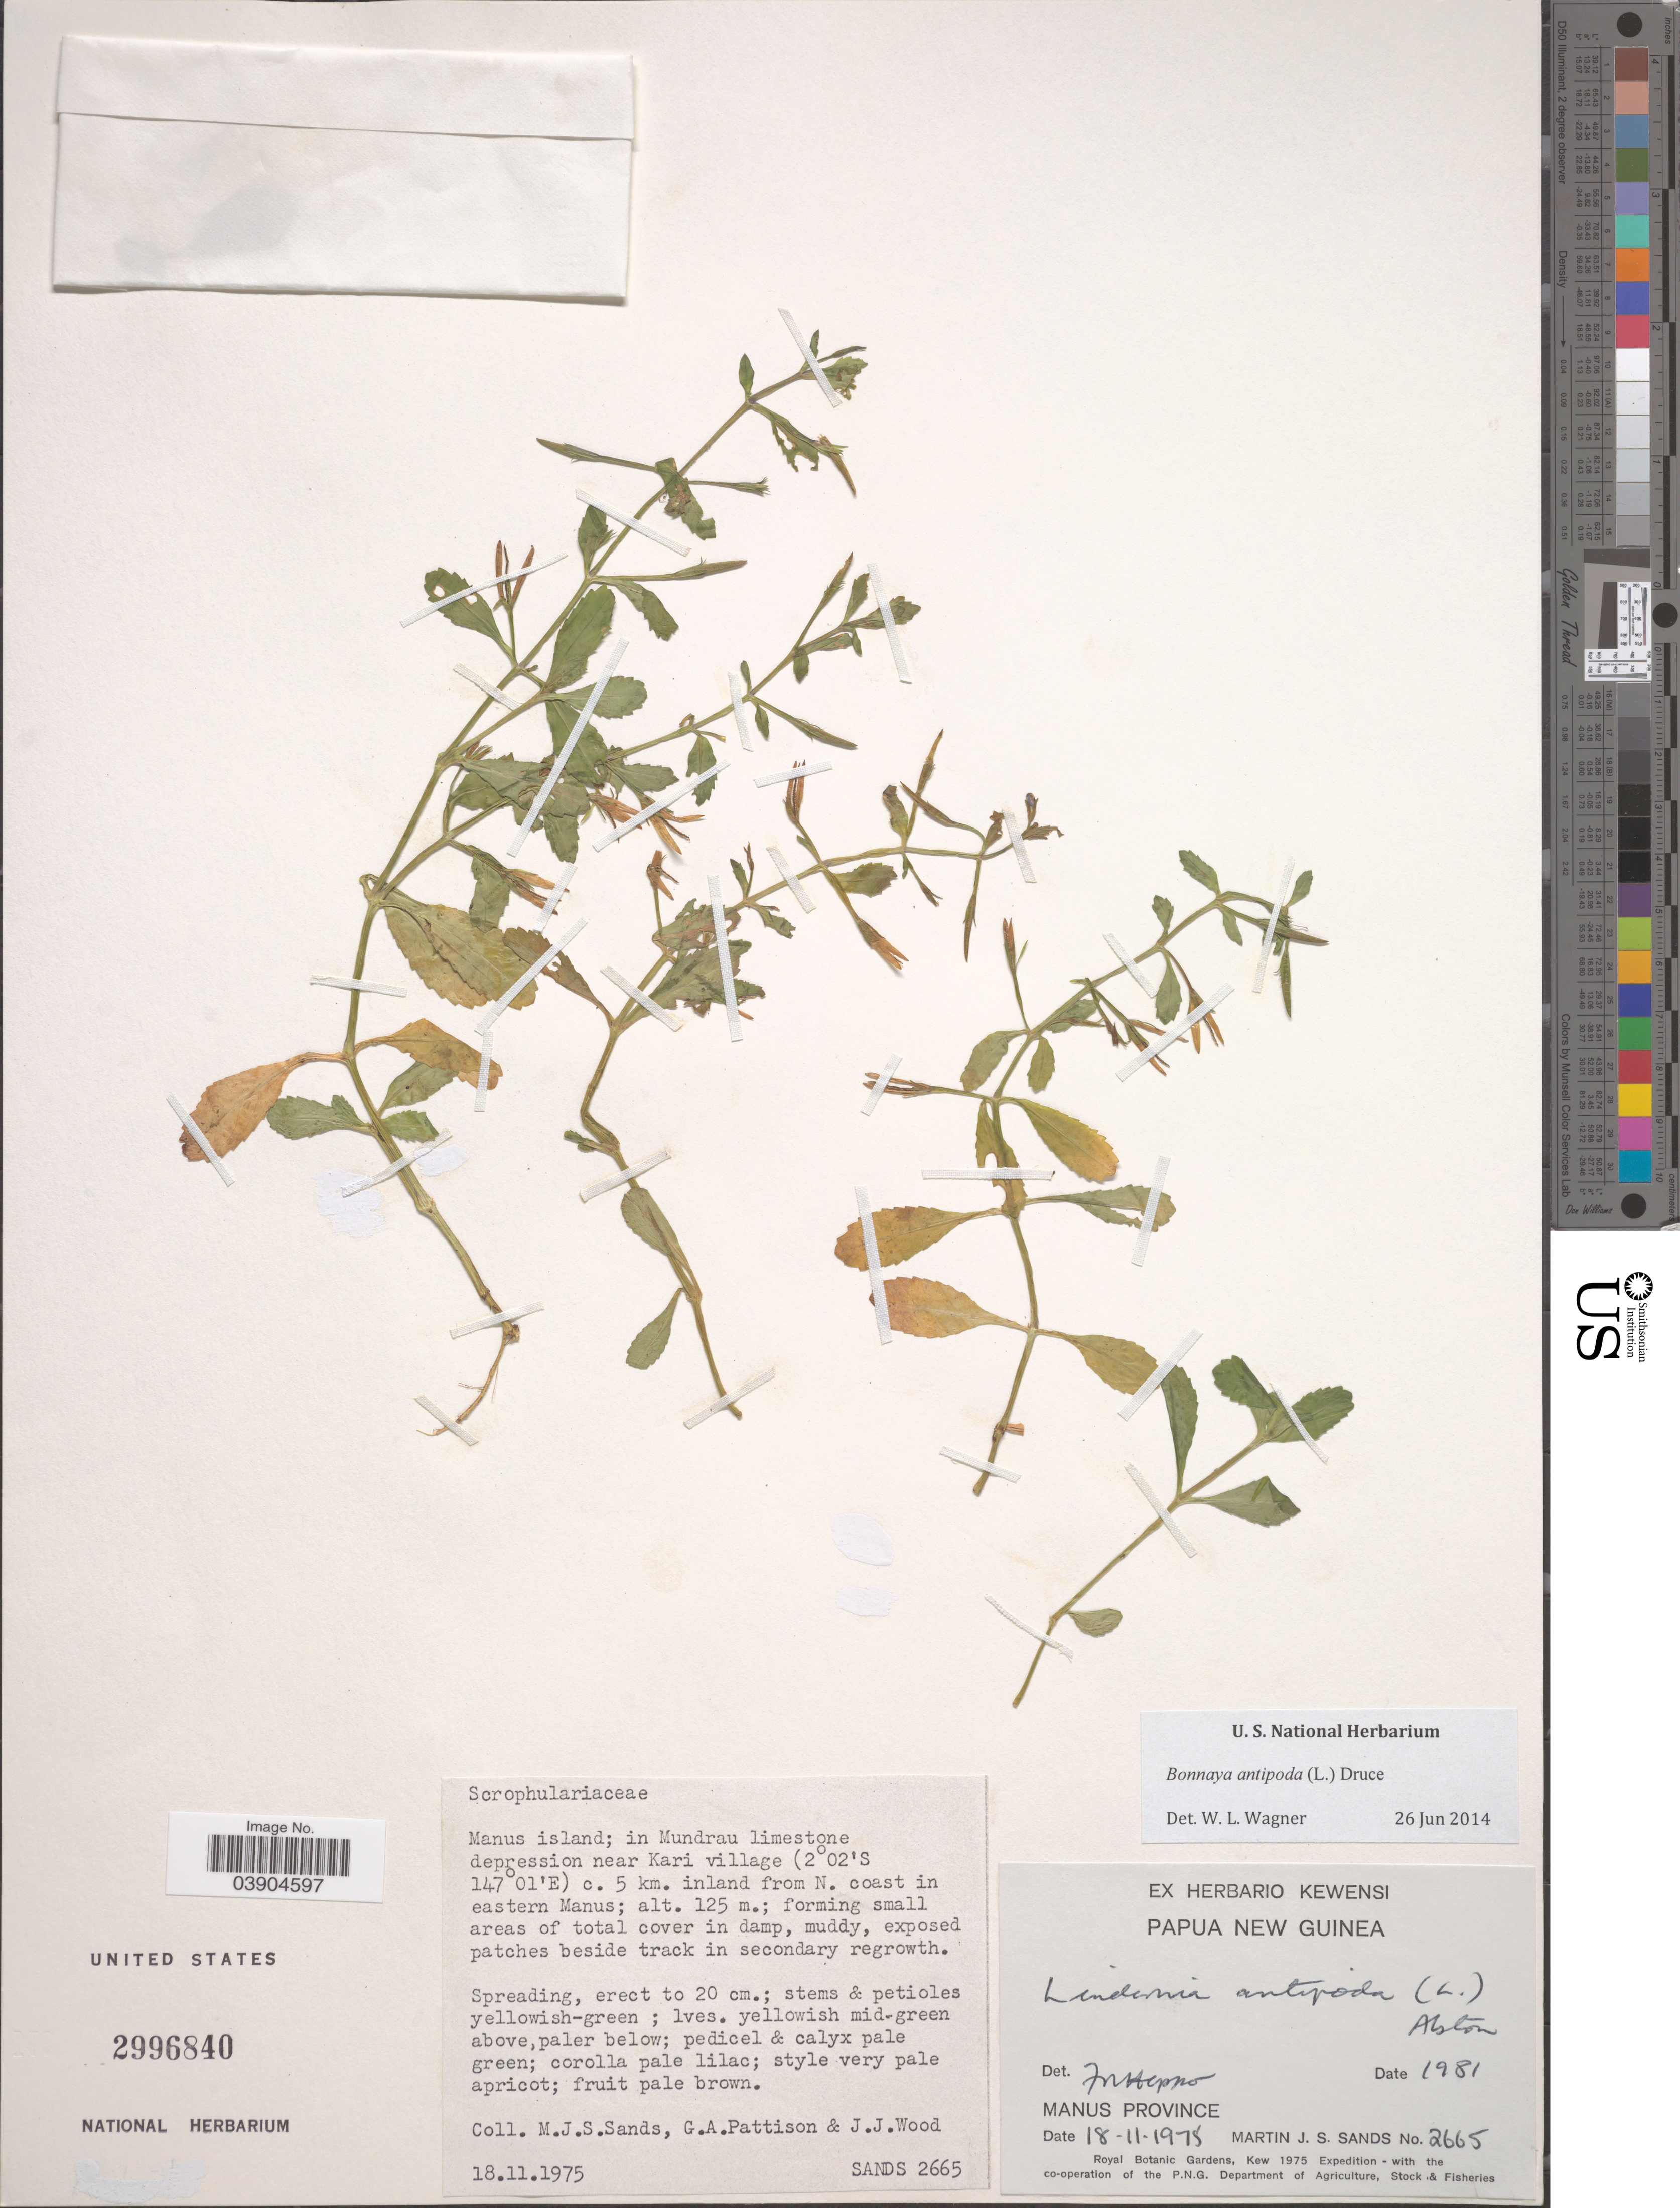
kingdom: Plantae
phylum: Tracheophyta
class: Magnoliopsida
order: Lamiales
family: Linderniaceae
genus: Lindernia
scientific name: Lindernia antipoda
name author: (L.) Alston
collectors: M. Sands, G. Pattison & J. Wood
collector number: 2665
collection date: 1975-11-18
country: Papua New Guinea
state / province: Manus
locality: New Guinea. Manus island: in Mandrau limestone depression near Kari village c. 5 km. inland from N. coast in eastern Manus.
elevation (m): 125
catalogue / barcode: US 2996840